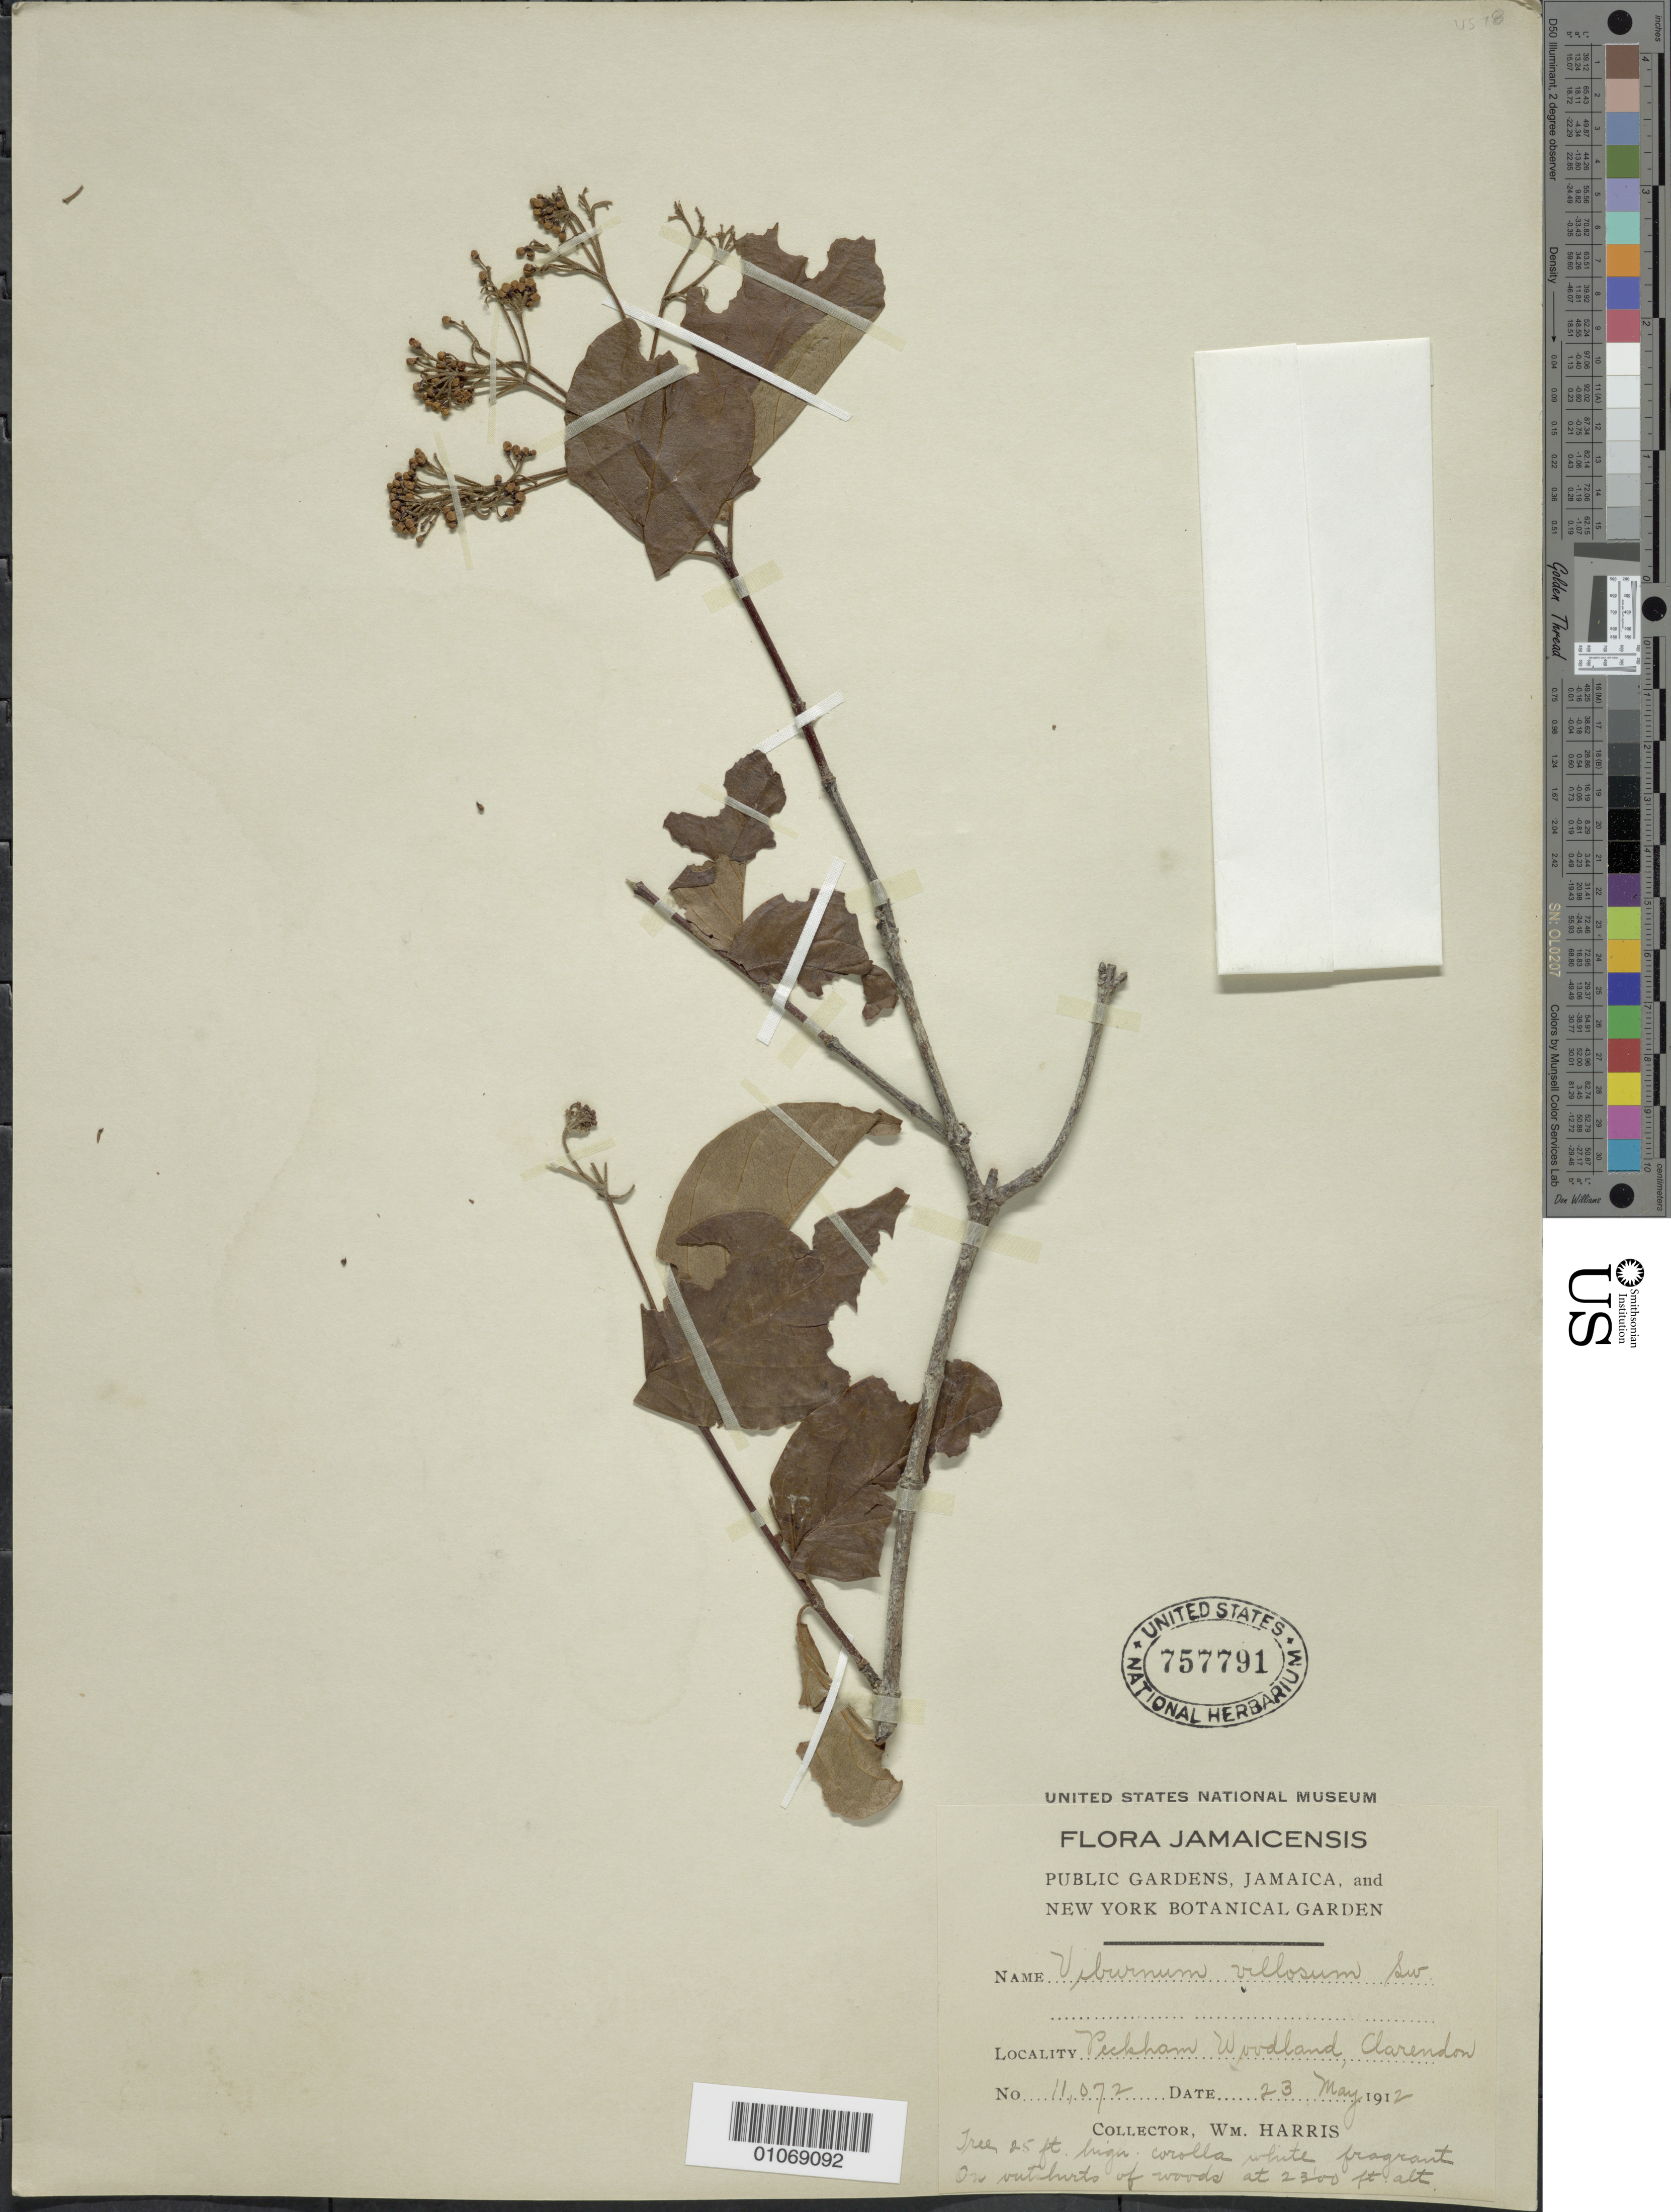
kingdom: Plantae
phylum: Tracheophyta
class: Magnoliopsida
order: Dipsacales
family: Viburnaceae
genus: Viburnum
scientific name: Viburnum villosum var. glabrescens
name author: Griseb.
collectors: W. Harris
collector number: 11072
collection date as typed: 23 May 1912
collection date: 1912-05-23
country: Jamaica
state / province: Clarendon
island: Jamaica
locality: Peckham woodland on outskirts of woods.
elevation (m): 701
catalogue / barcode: US 757791